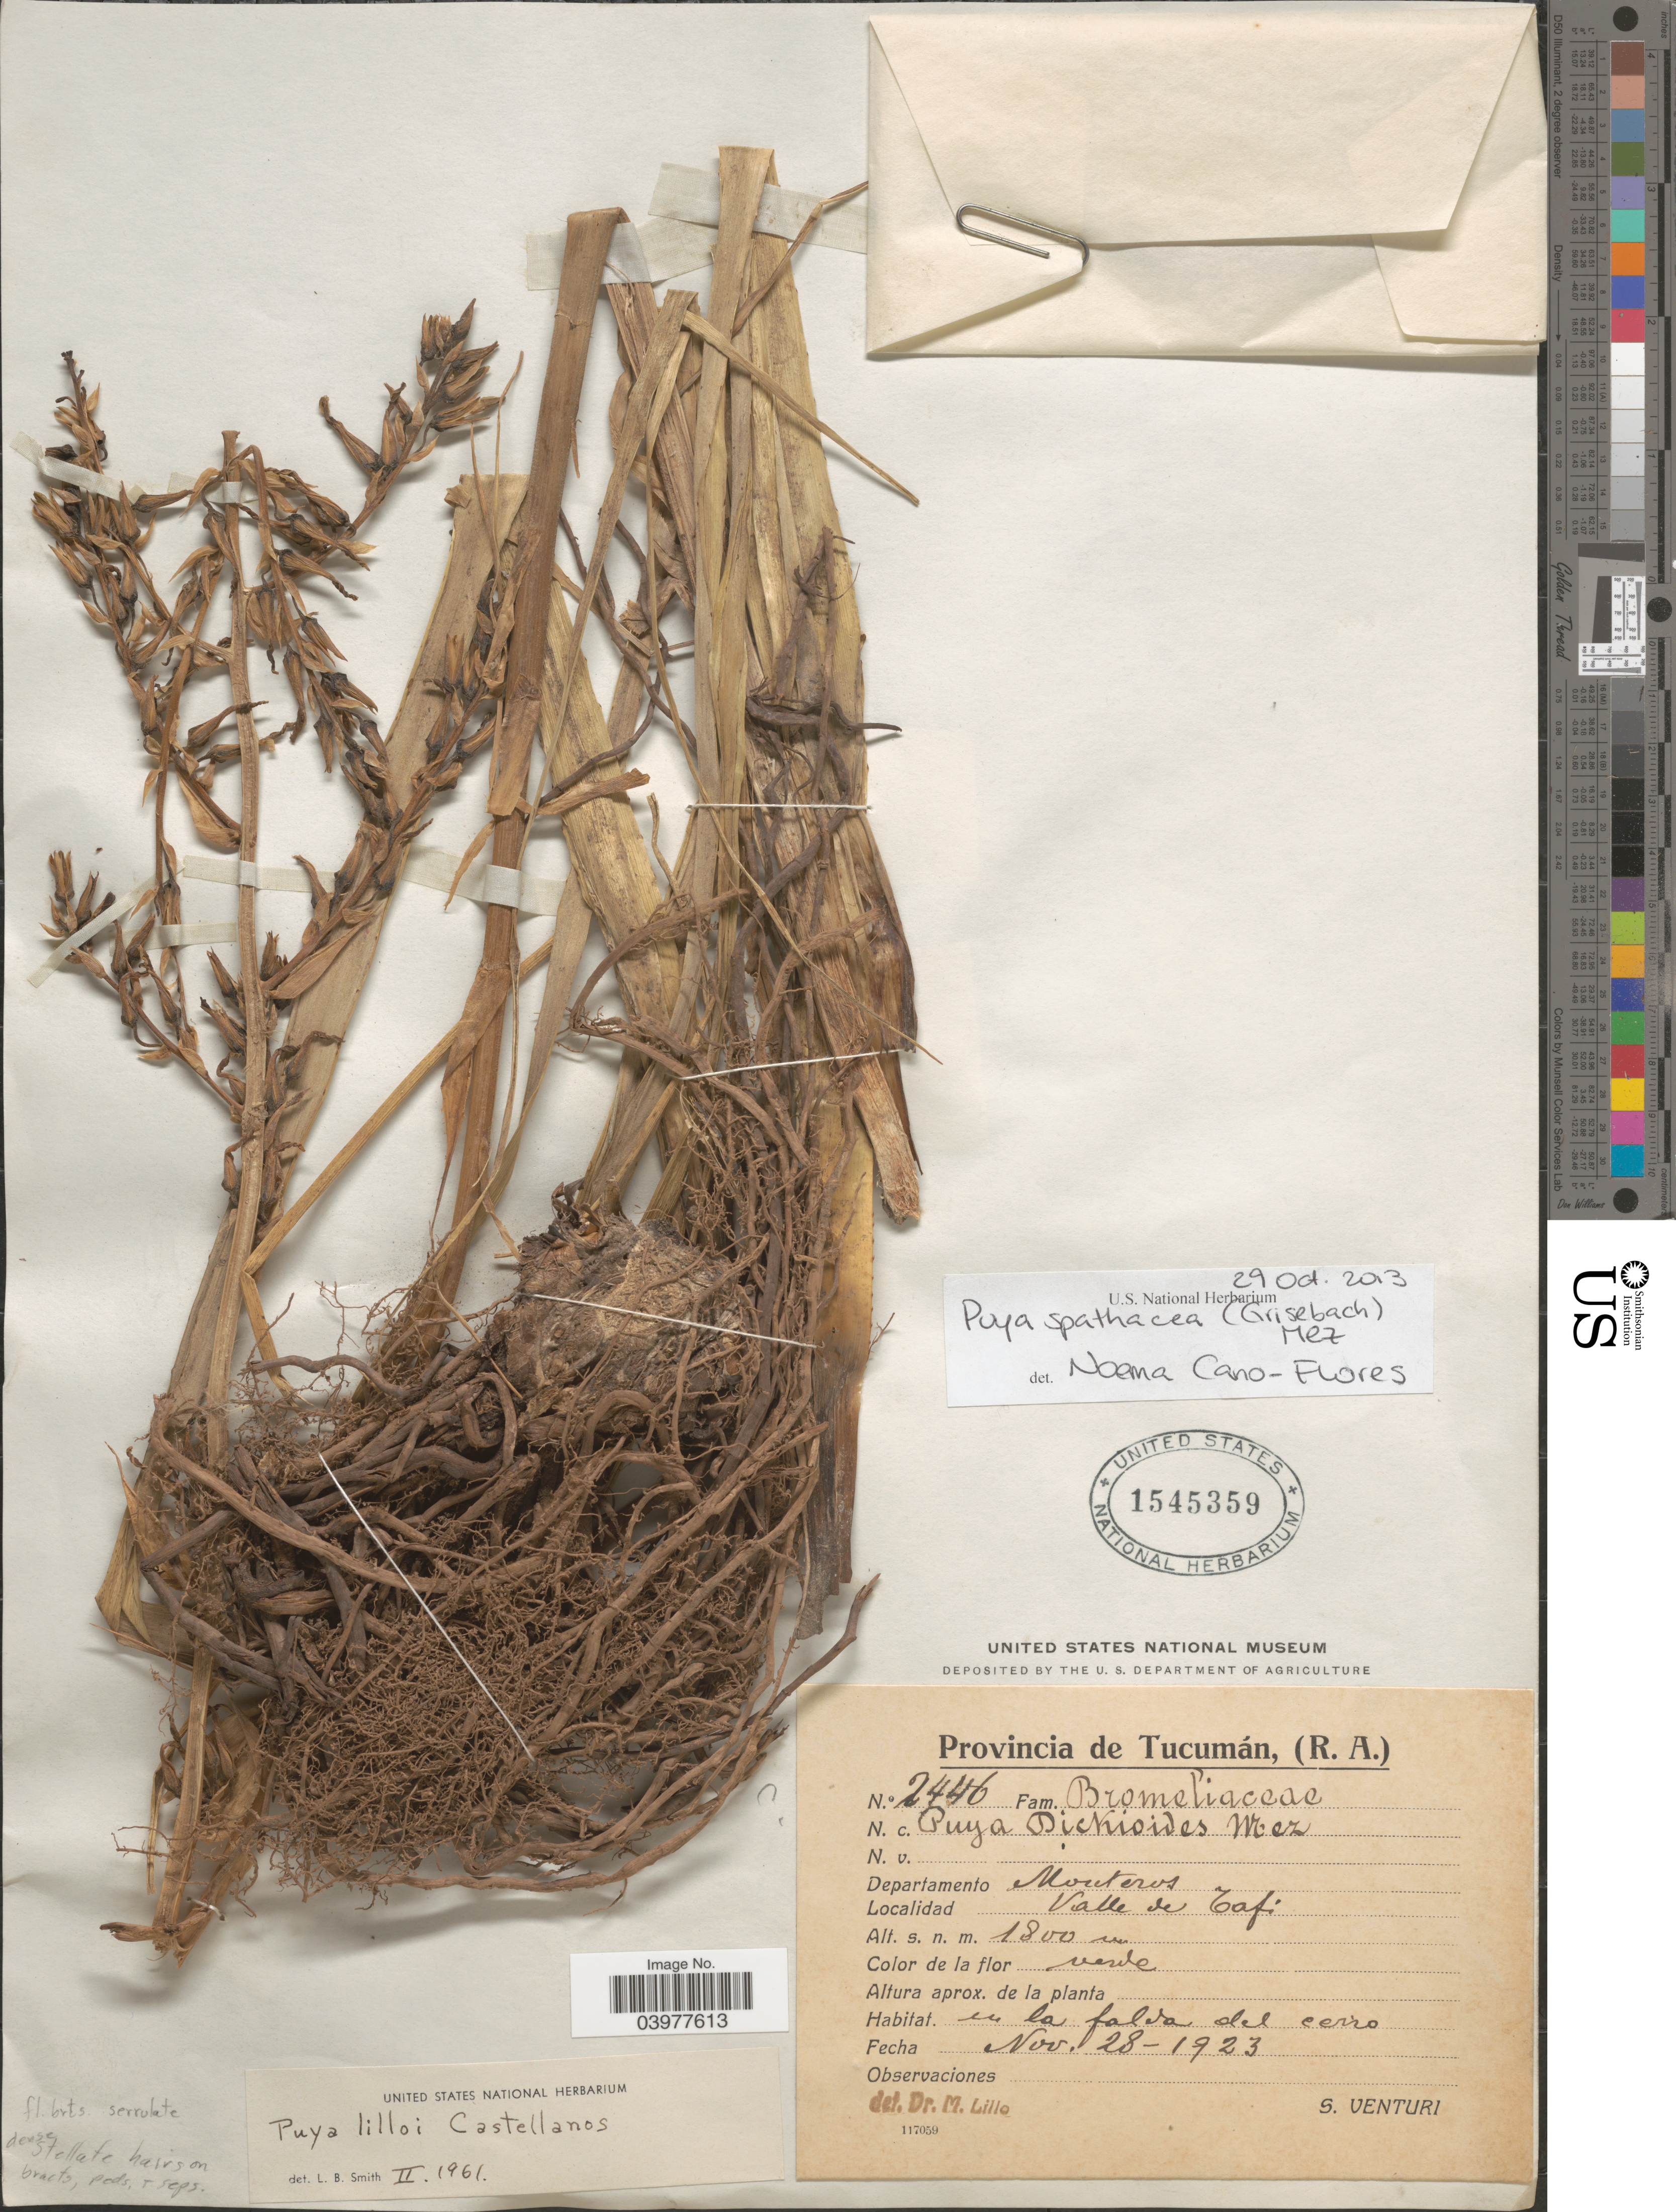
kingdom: Plantae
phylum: Tracheophyta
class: Liliopsida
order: Poales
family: Bromeliaceae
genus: Puya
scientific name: Puya spathacea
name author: (Griseb.) Mez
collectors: S. Venturi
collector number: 2446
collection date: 1923-11-28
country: Argentina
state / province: Tucuman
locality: Departamento Monteros. Valle de Tafi.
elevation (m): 1800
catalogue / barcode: US 1545359